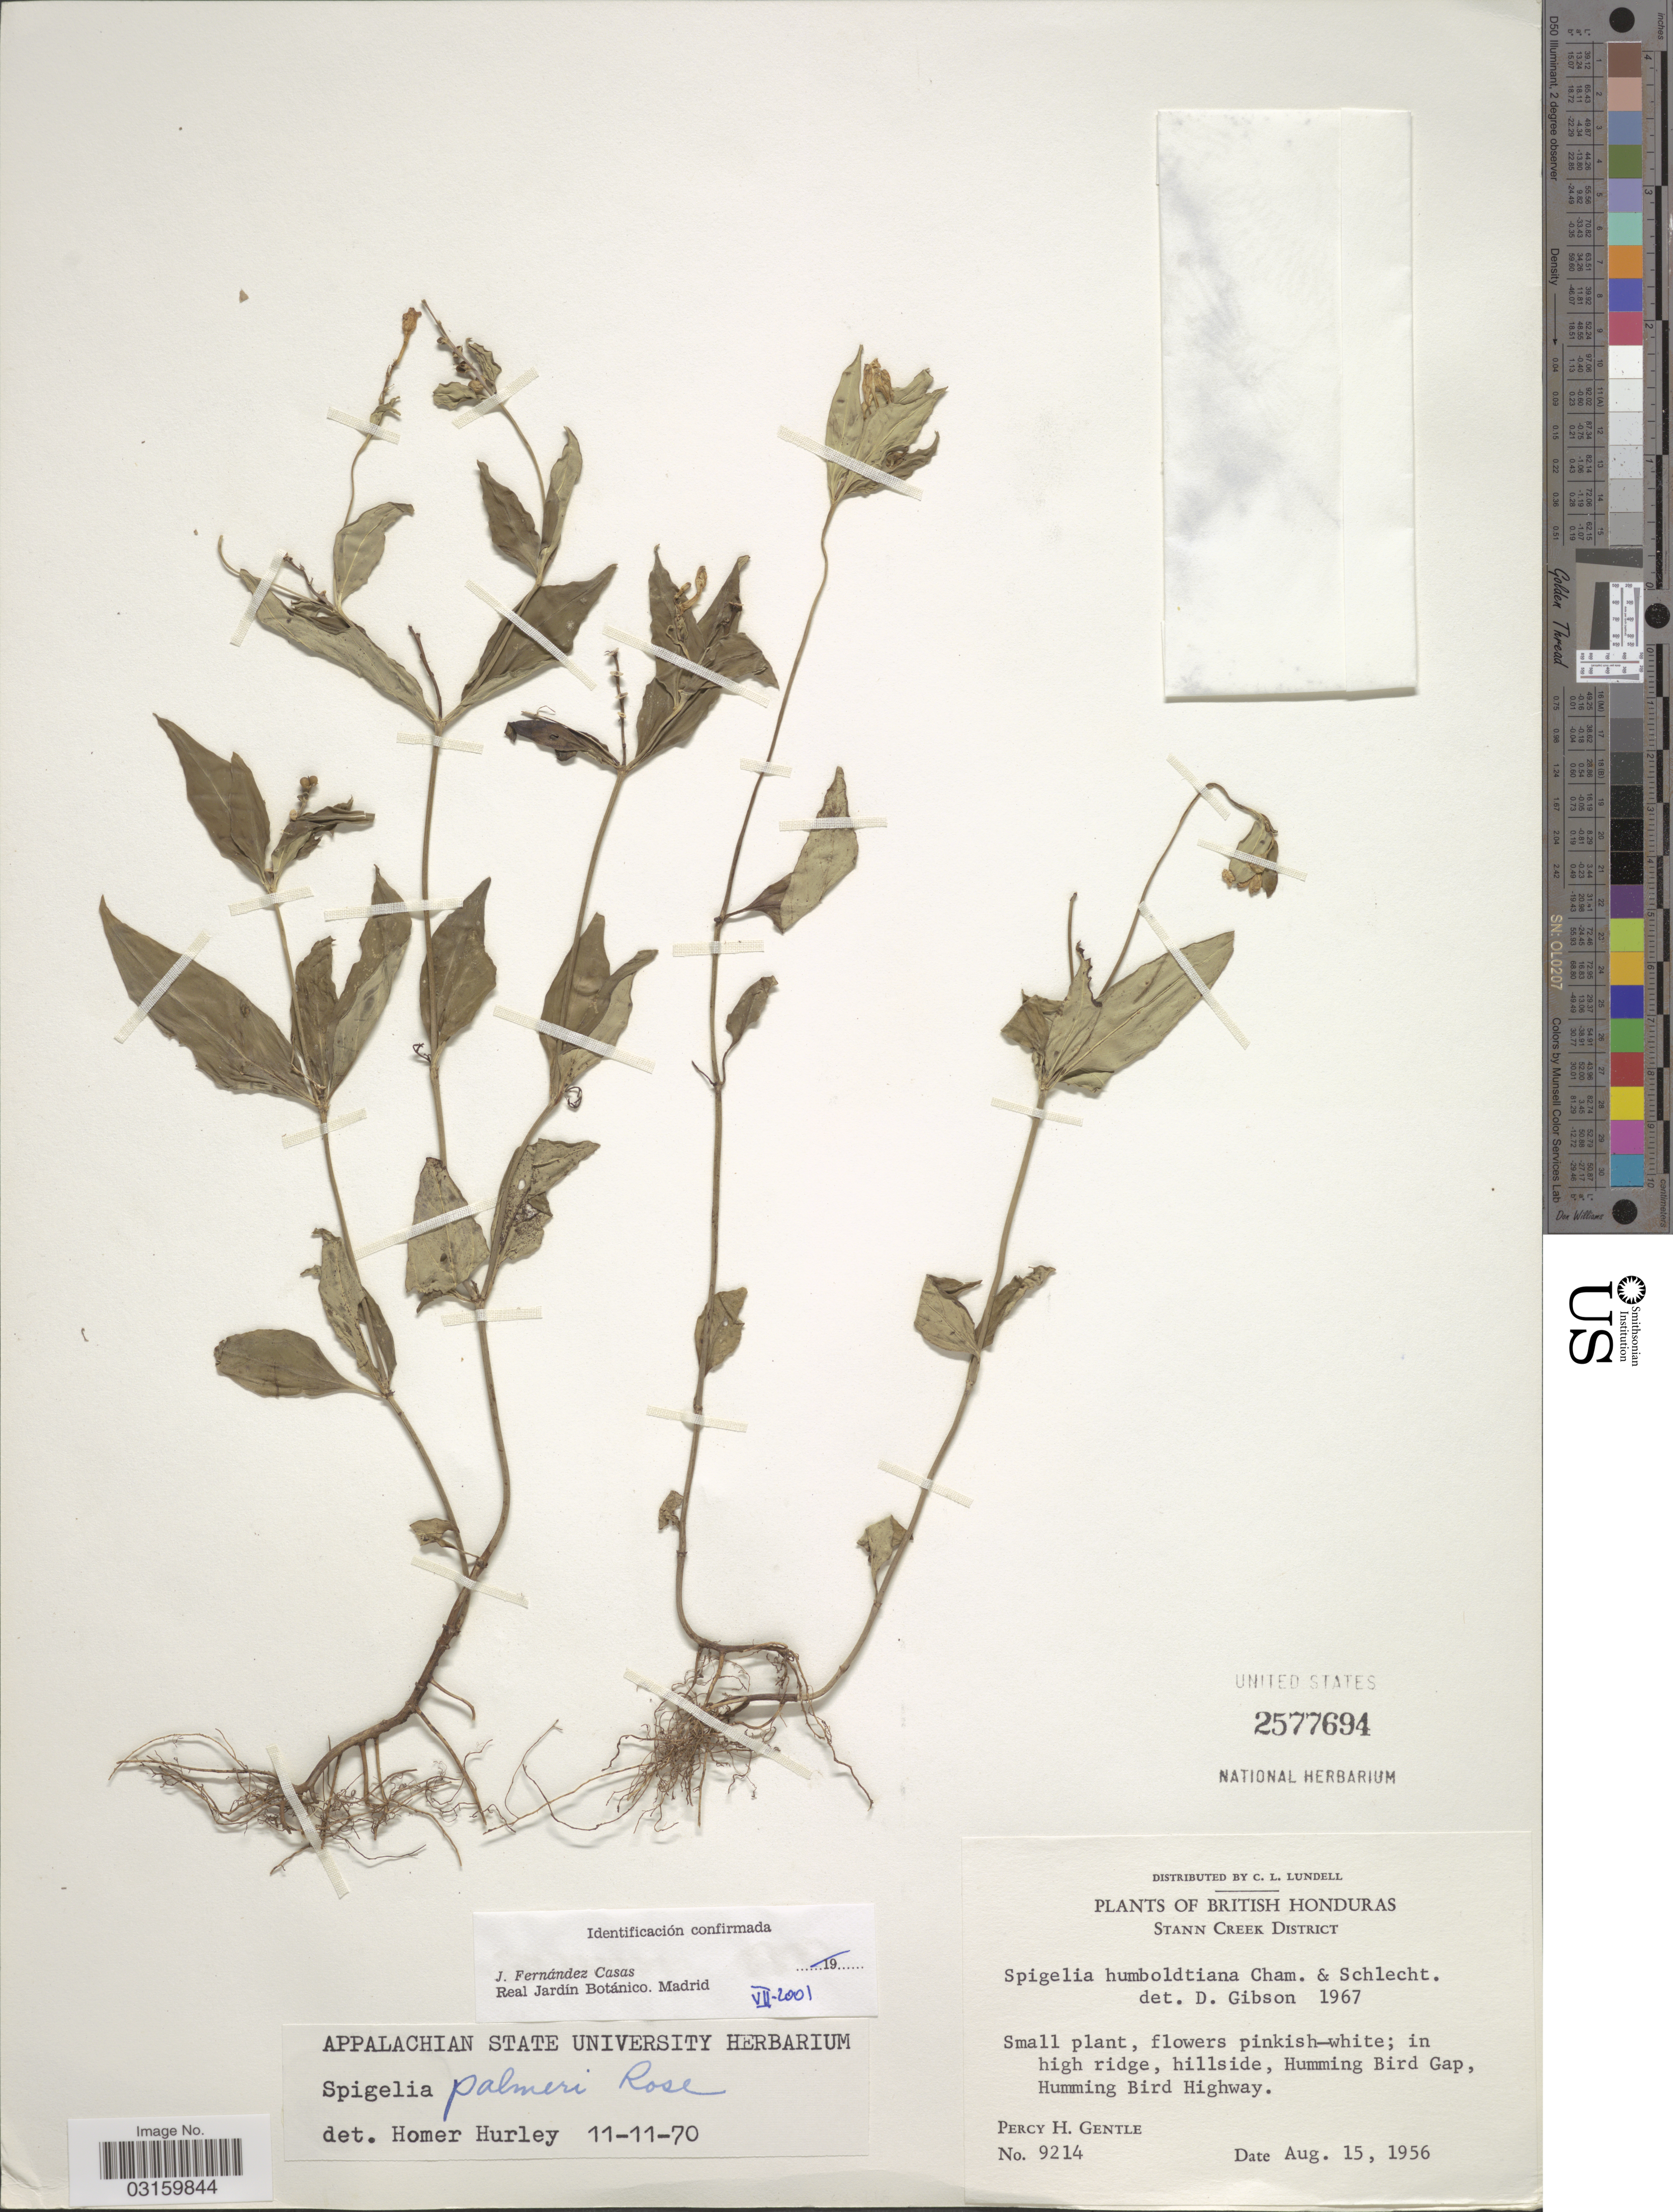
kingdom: Plantae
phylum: Tracheophyta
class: Magnoliopsida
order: Gentianales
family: Loganiaceae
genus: Spigelia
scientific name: Spigelia humboldtiana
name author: Cham. & Schltdl.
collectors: P. H. Gentle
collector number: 9214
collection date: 1956-08-15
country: Belize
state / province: Stann Creek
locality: British Honduras, Stann Creek District, Humming Bird Gap, Humming Bird Highway.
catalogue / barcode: US 2577694